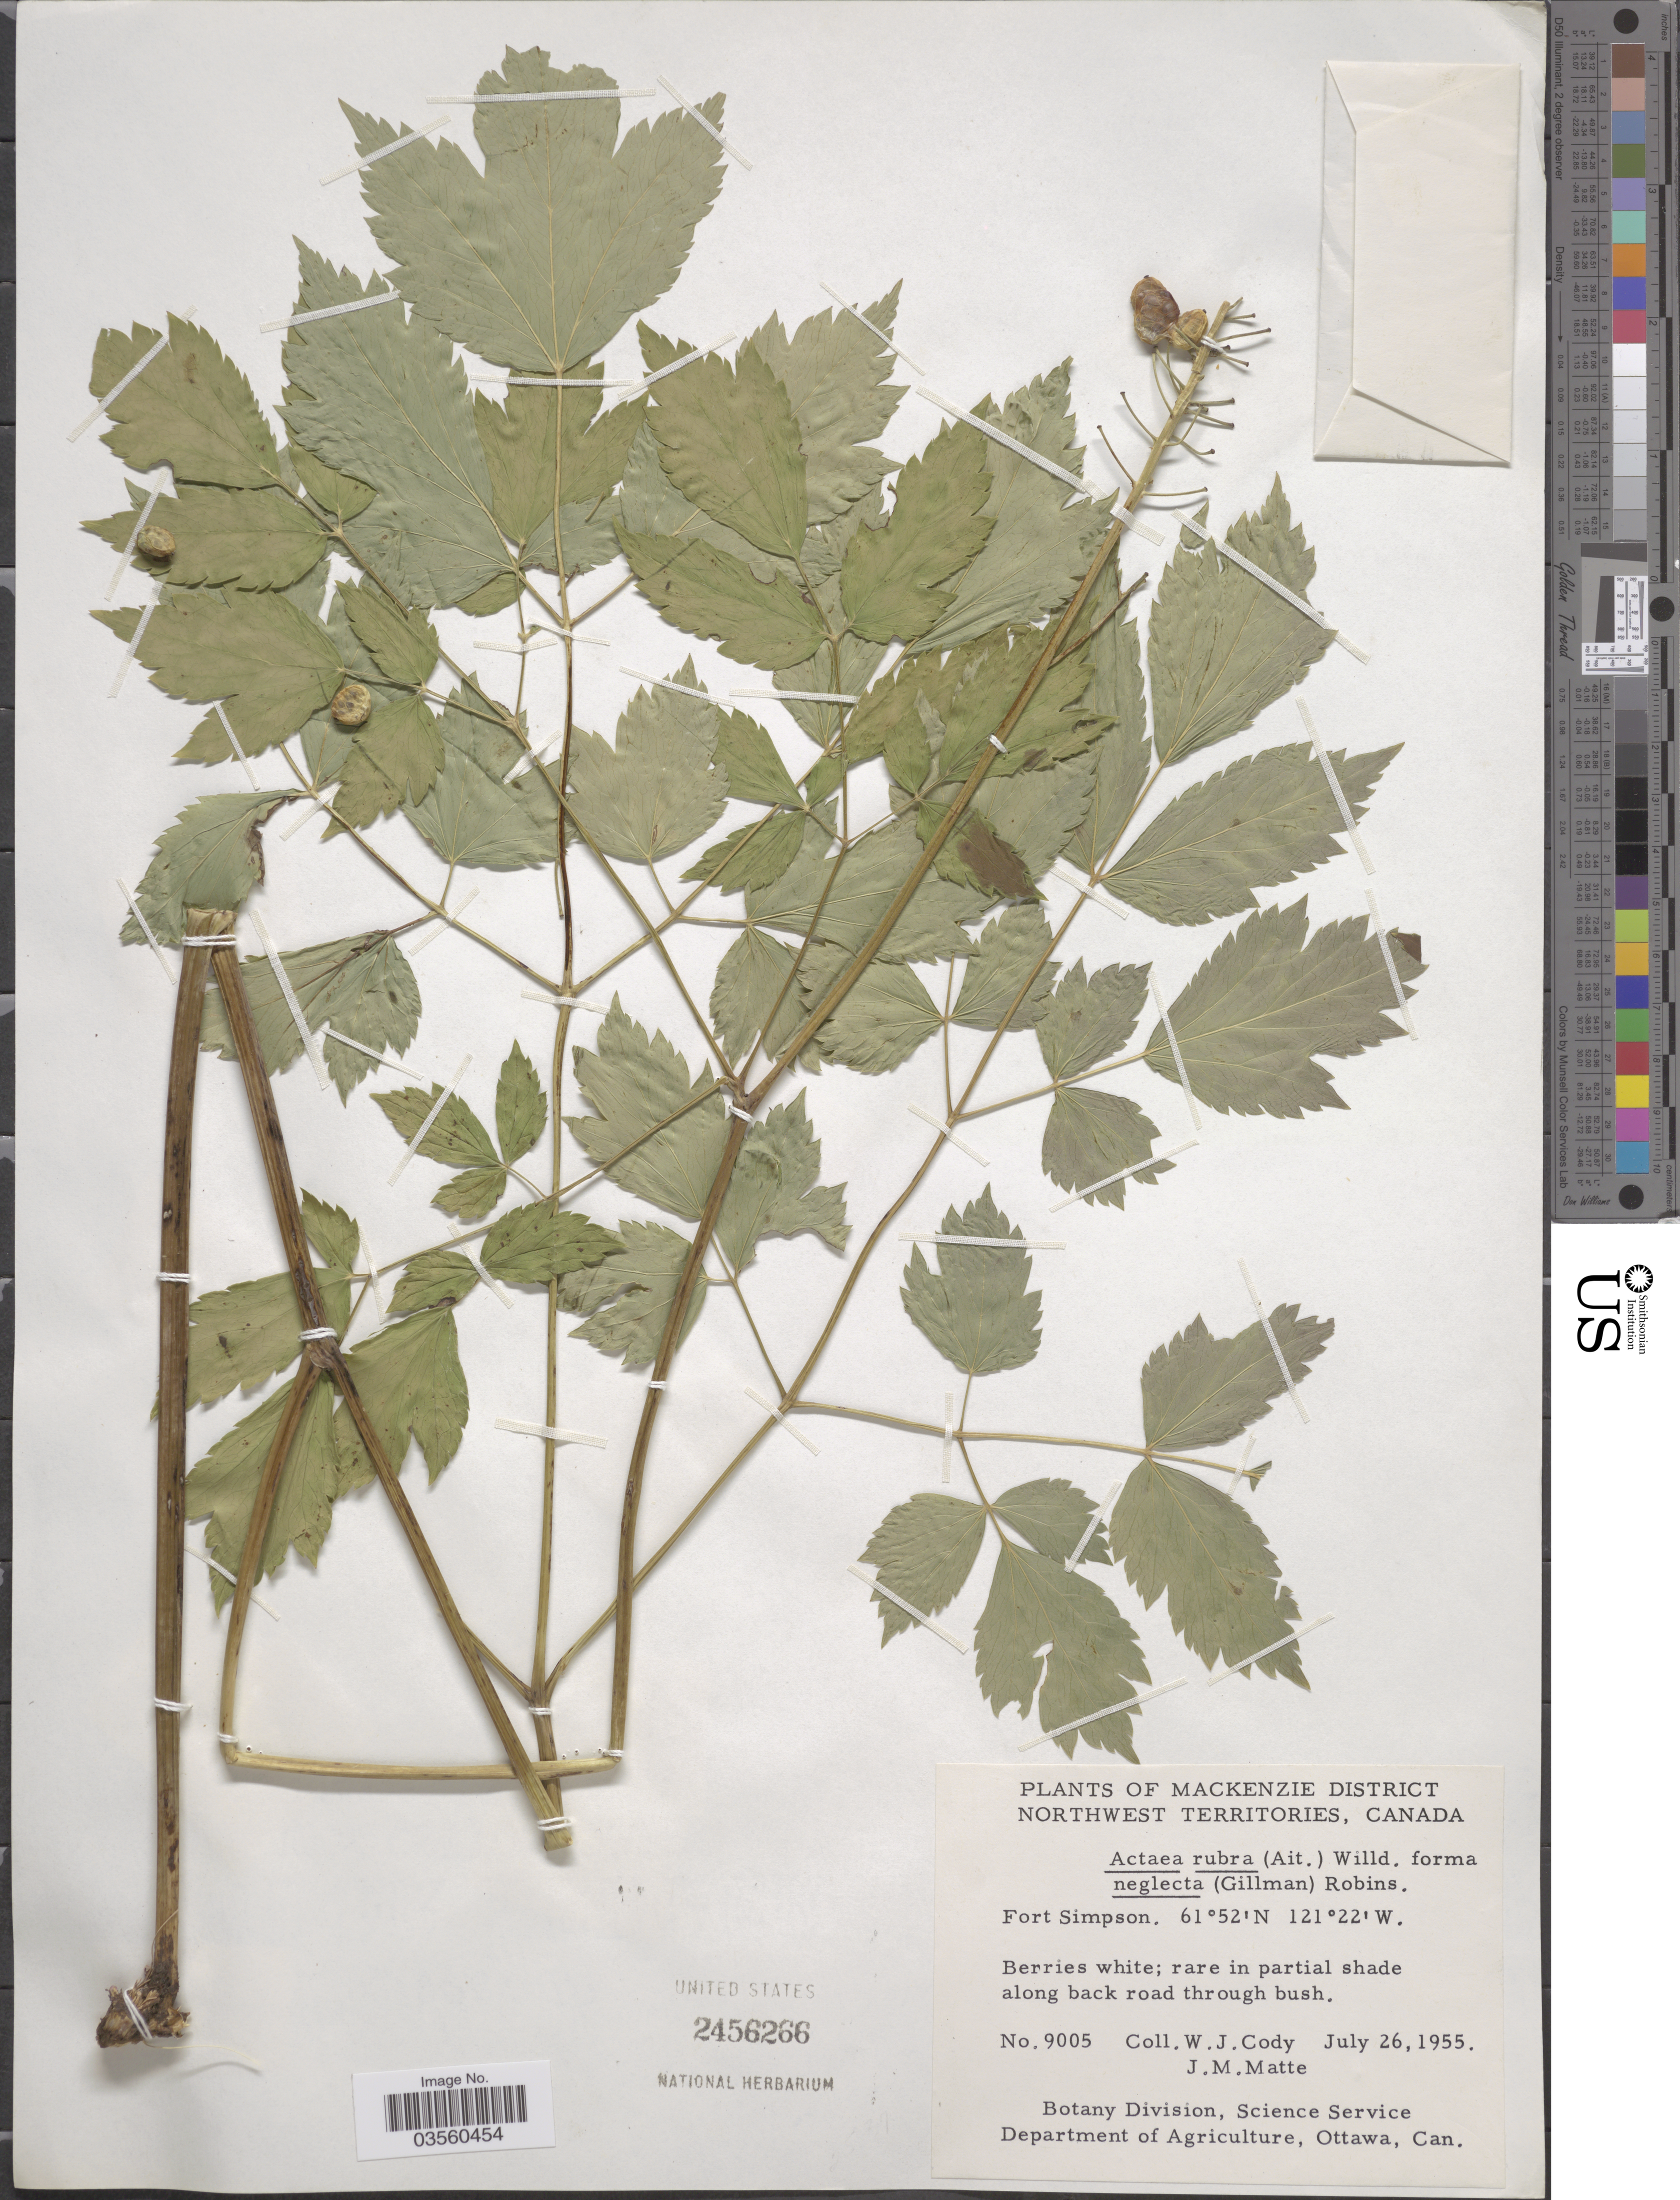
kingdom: Plantae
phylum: Tracheophyta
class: Magnoliopsida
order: Ranunculales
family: Ranunculaceae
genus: Actaea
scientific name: Actaea rubra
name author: (Aiton) Willd.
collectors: W. Cody & J. Matte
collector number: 9005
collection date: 1955-07-26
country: Canada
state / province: Northwest Territories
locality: Mackenzie District. Fort Simpson.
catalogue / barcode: US 2456266